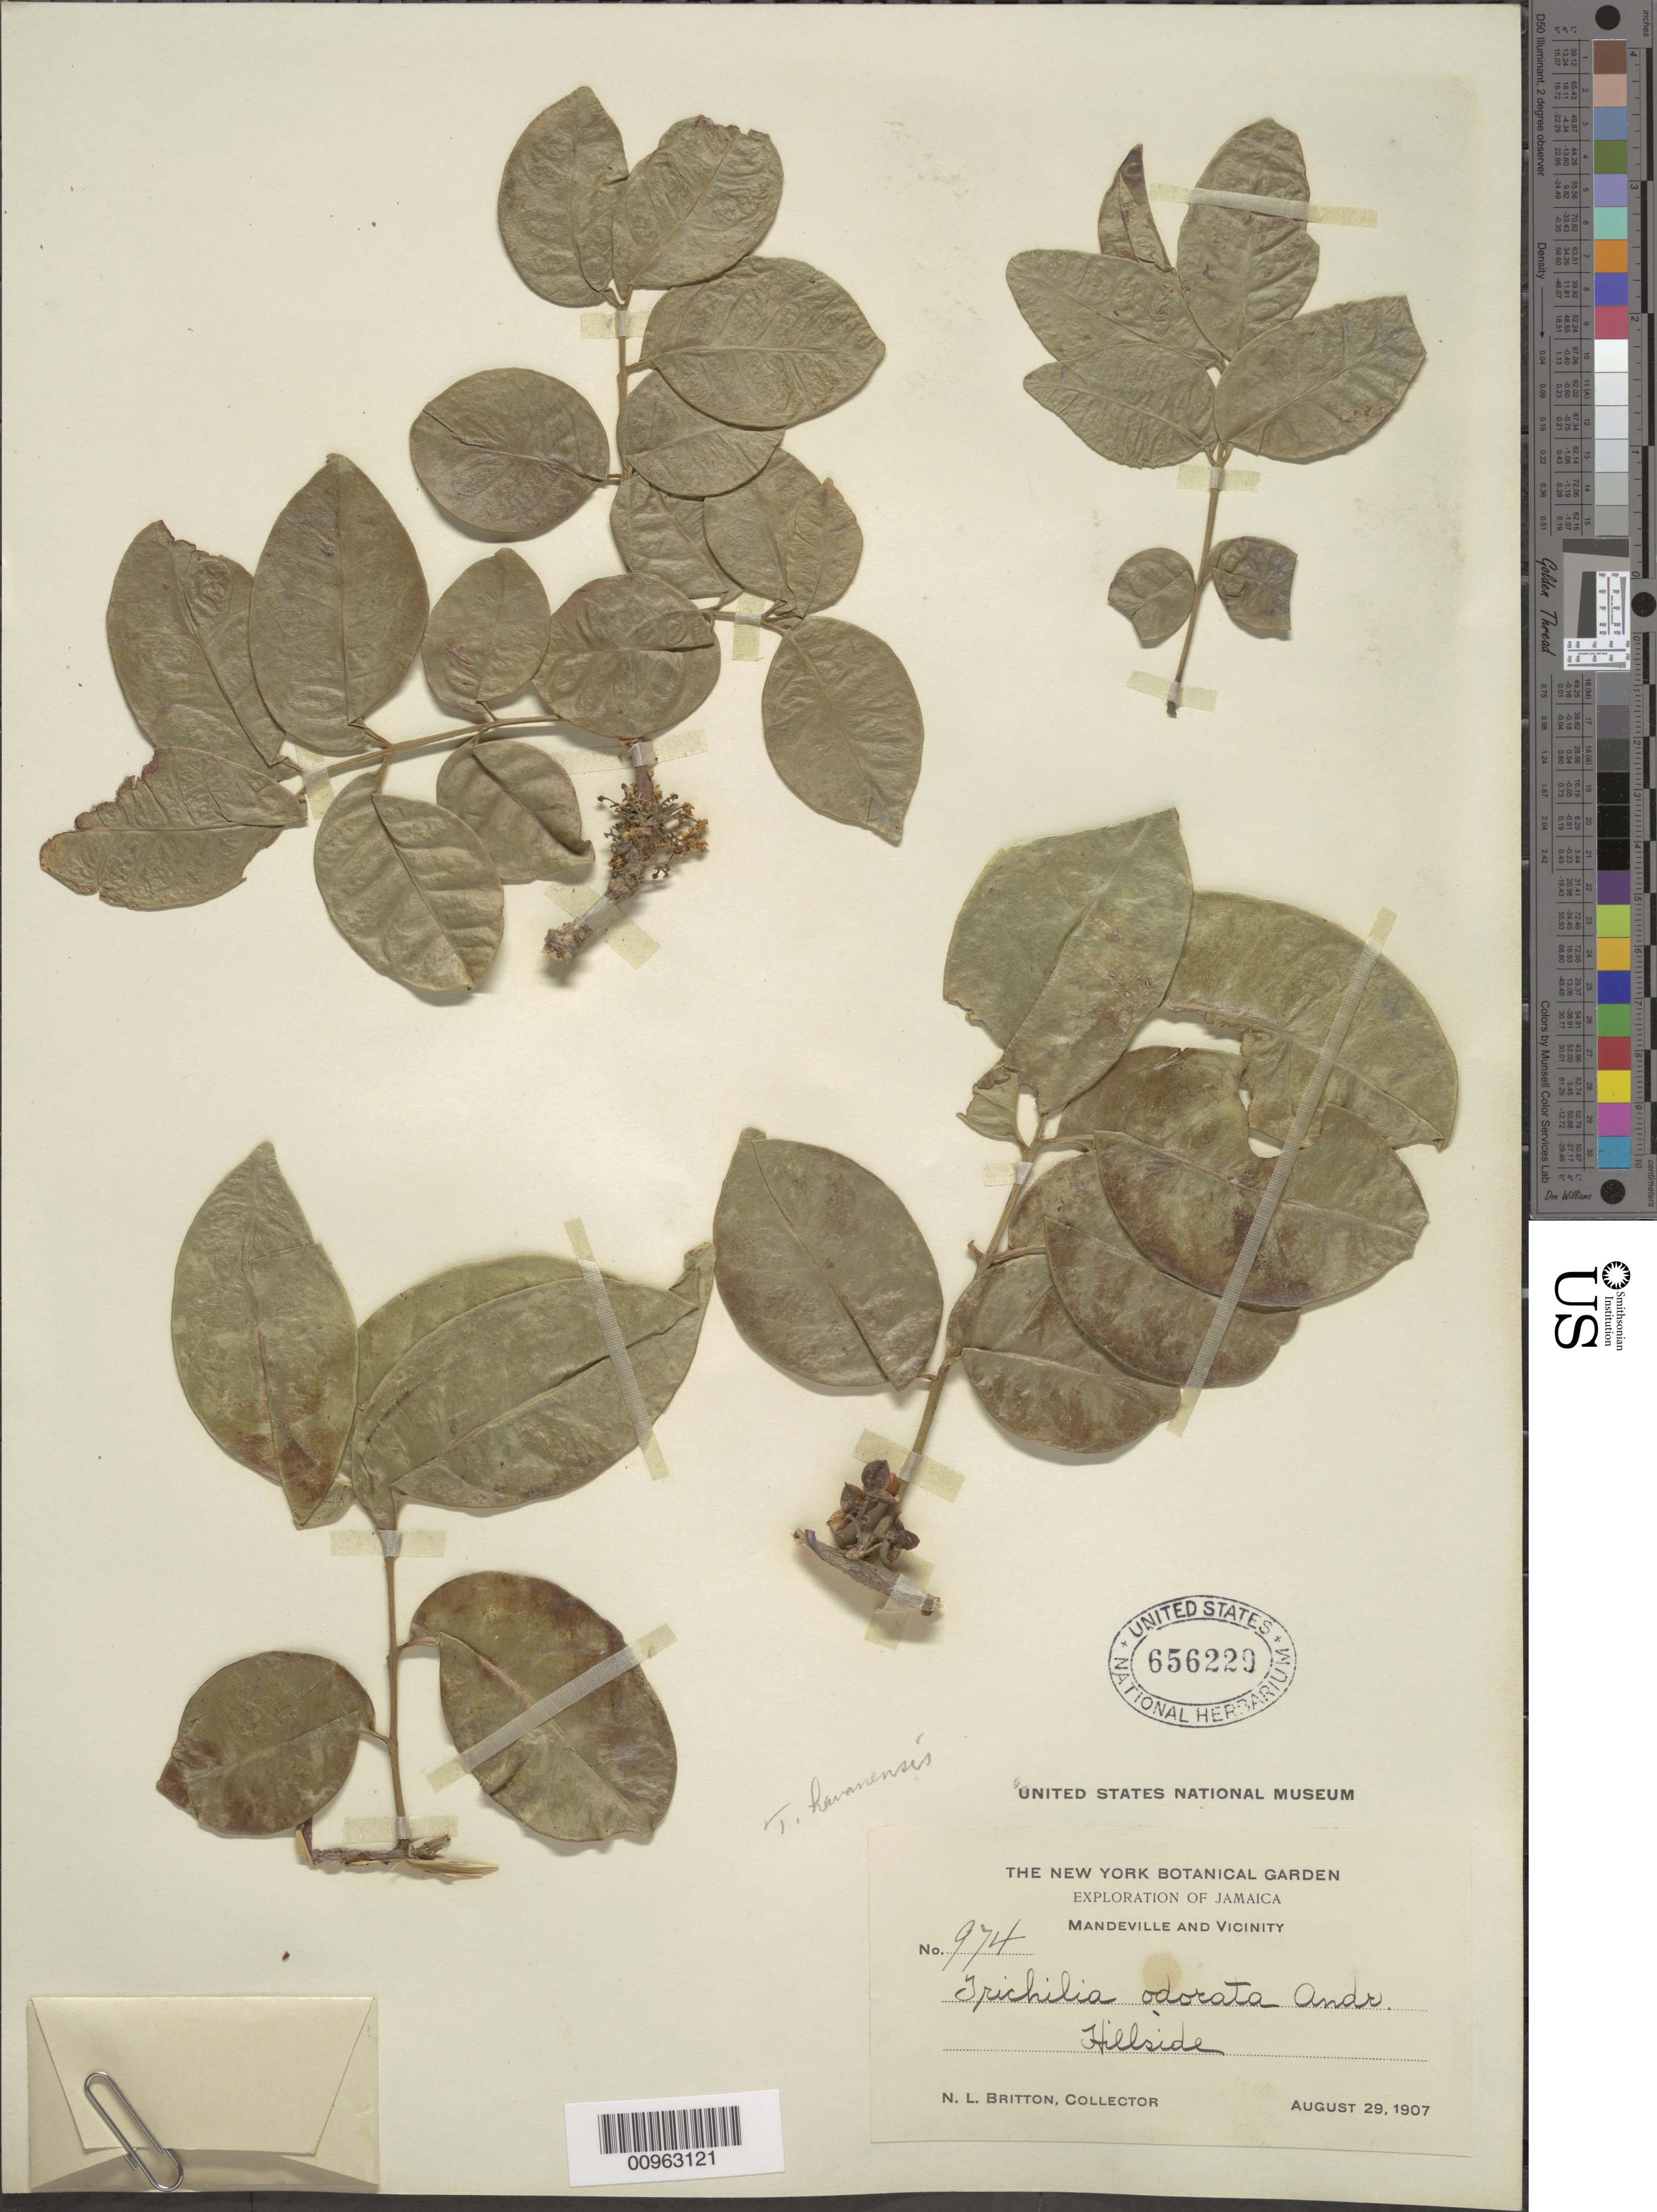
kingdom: Plantae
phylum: Tracheophyta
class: Magnoliopsida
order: Sapindales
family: Meliaceae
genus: Trichilia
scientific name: Trichilia havanensis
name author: Jacq.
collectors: N. Britton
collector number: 974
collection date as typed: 29 Aug 1907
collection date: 1907-08-29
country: Jamaica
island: Jamaica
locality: Mandeville and vicinity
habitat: Hillside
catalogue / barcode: US 656229